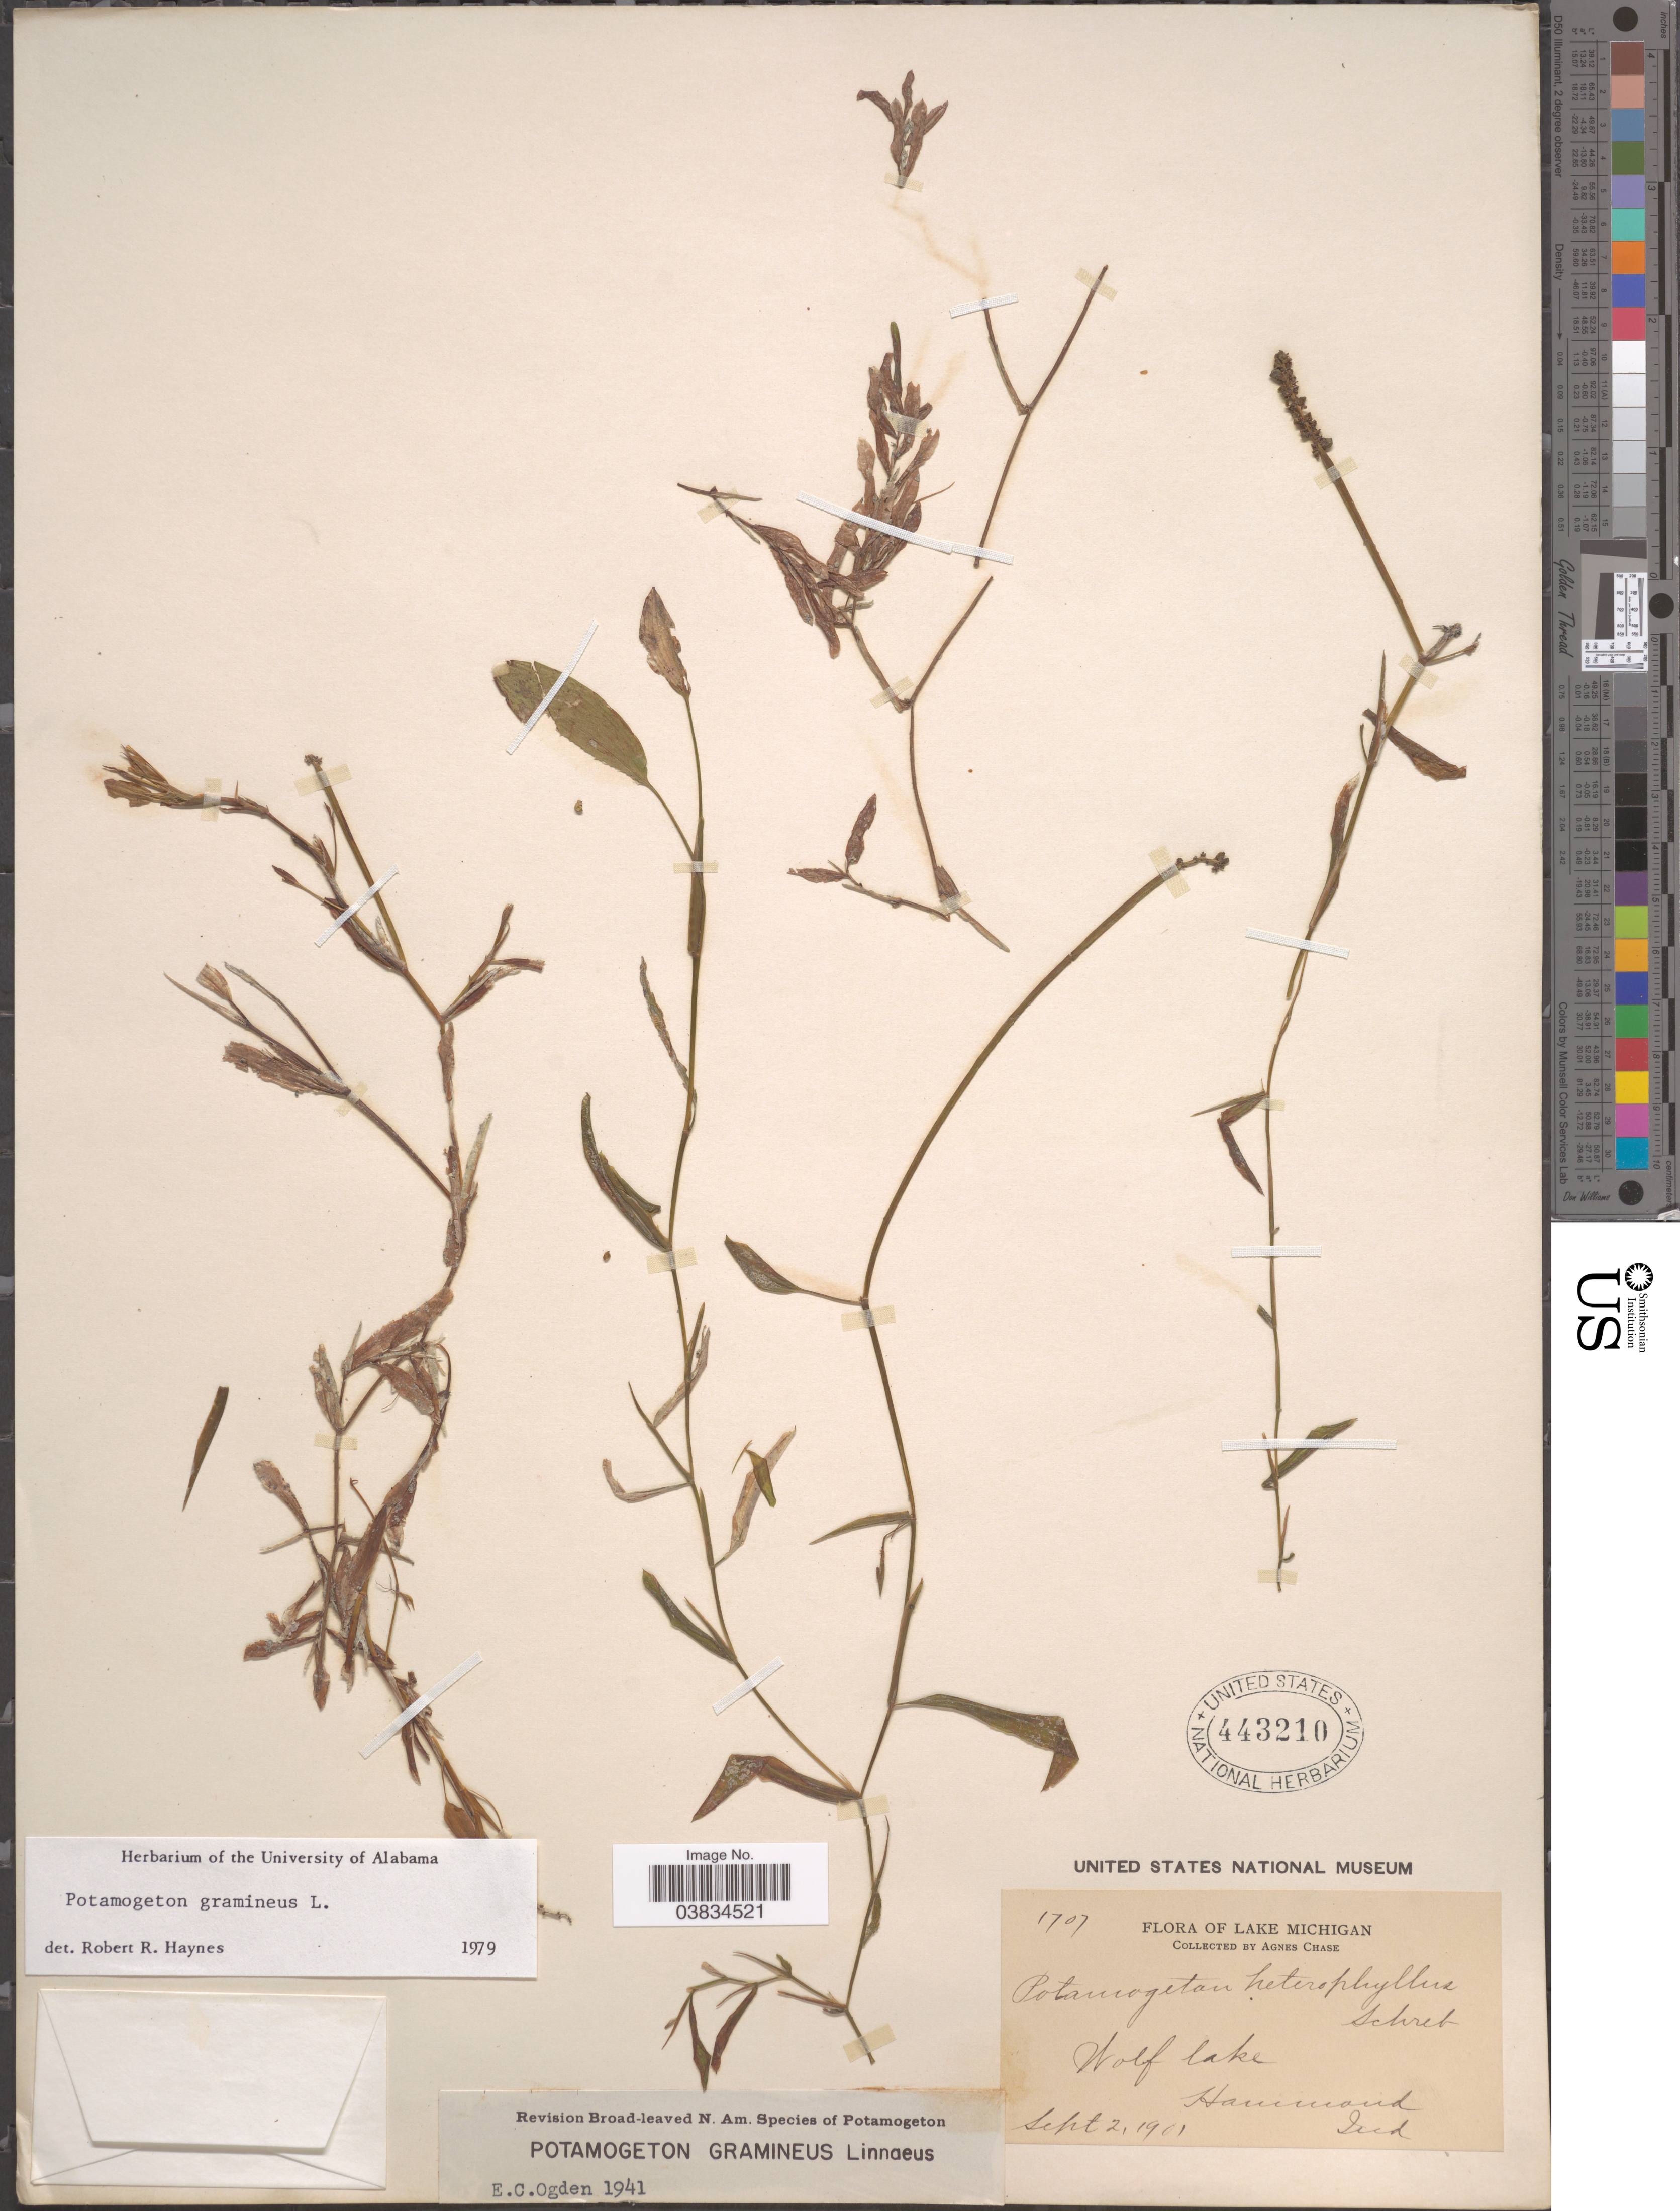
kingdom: Plantae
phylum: Tracheophyta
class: Liliopsida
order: Alismatales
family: Potamogetonaceae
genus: Potamogeton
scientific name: Potamogeton gramineus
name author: L.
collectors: A. Chase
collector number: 1707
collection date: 1901-09-02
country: United States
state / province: Michigan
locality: Lake Michigan. Wolf lake, Hammond.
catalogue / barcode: US 443210